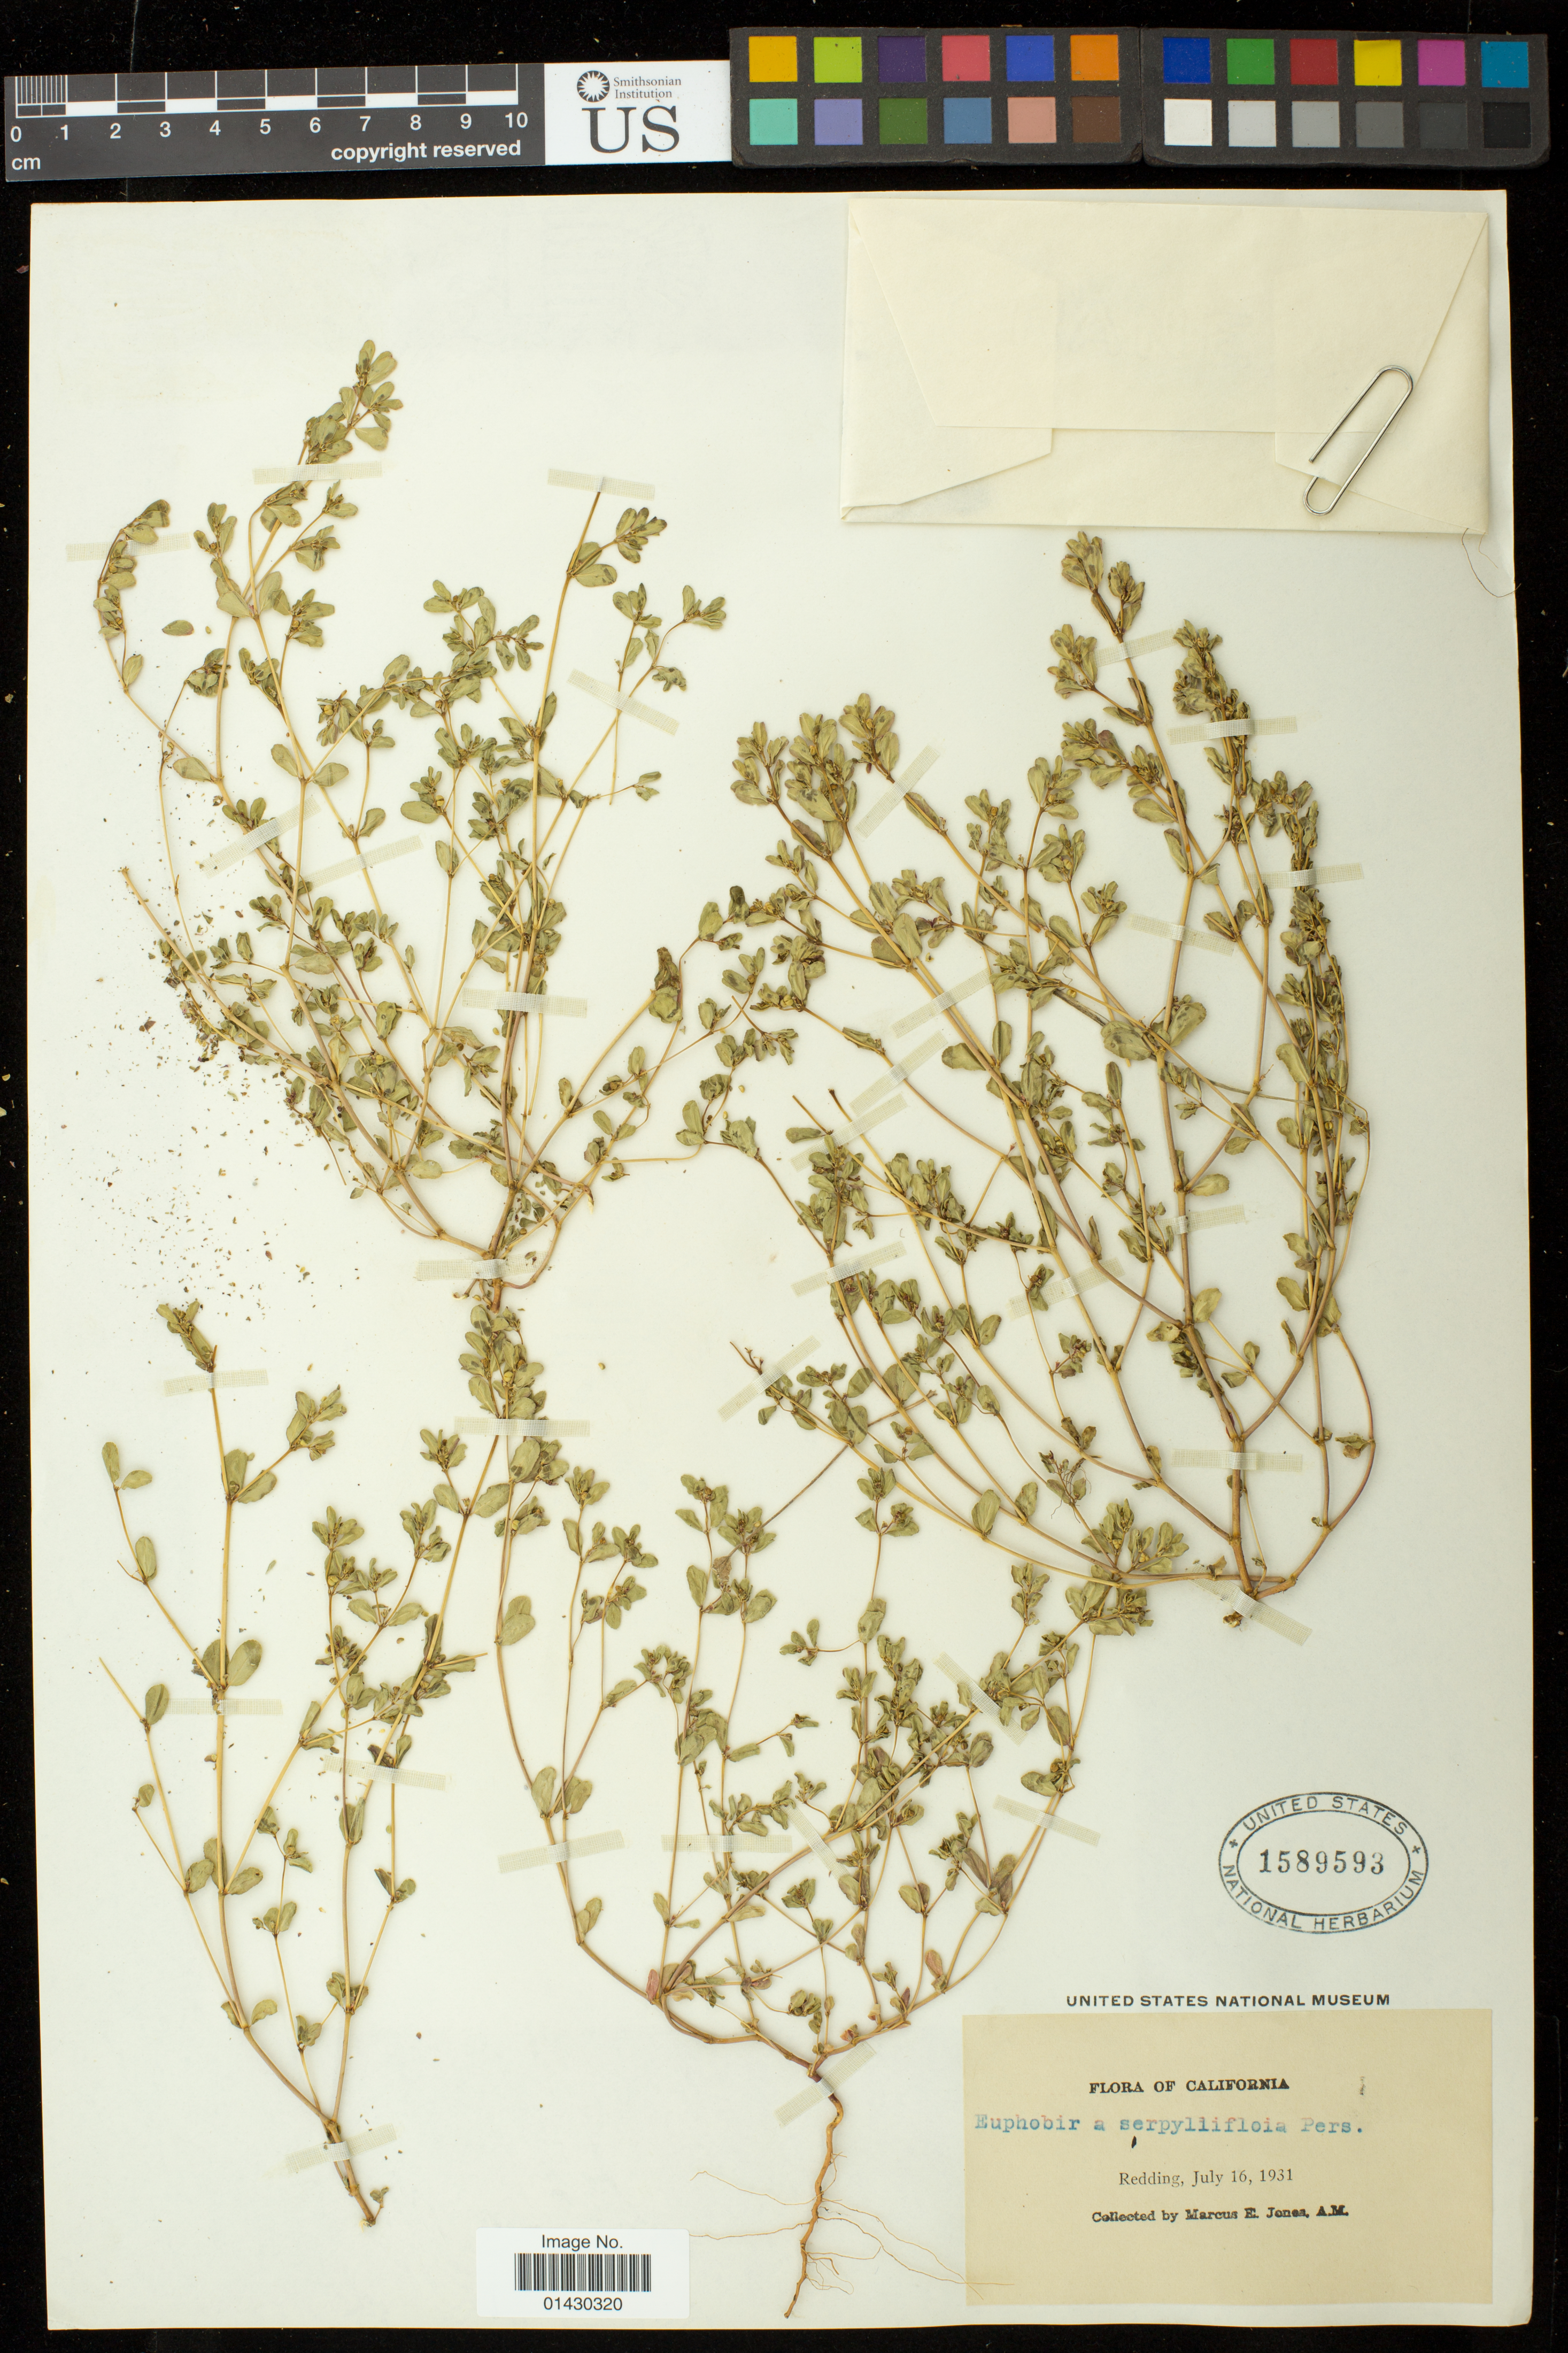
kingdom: Plantae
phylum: Tracheophyta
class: Magnoliopsida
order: Malpighiales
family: Euphorbiaceae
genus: Euphorbia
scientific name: Euphorbia serpillifolia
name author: Pers.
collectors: M. E. Jones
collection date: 1931-07-16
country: United States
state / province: California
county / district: Shasta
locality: Redding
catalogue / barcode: US 1589593